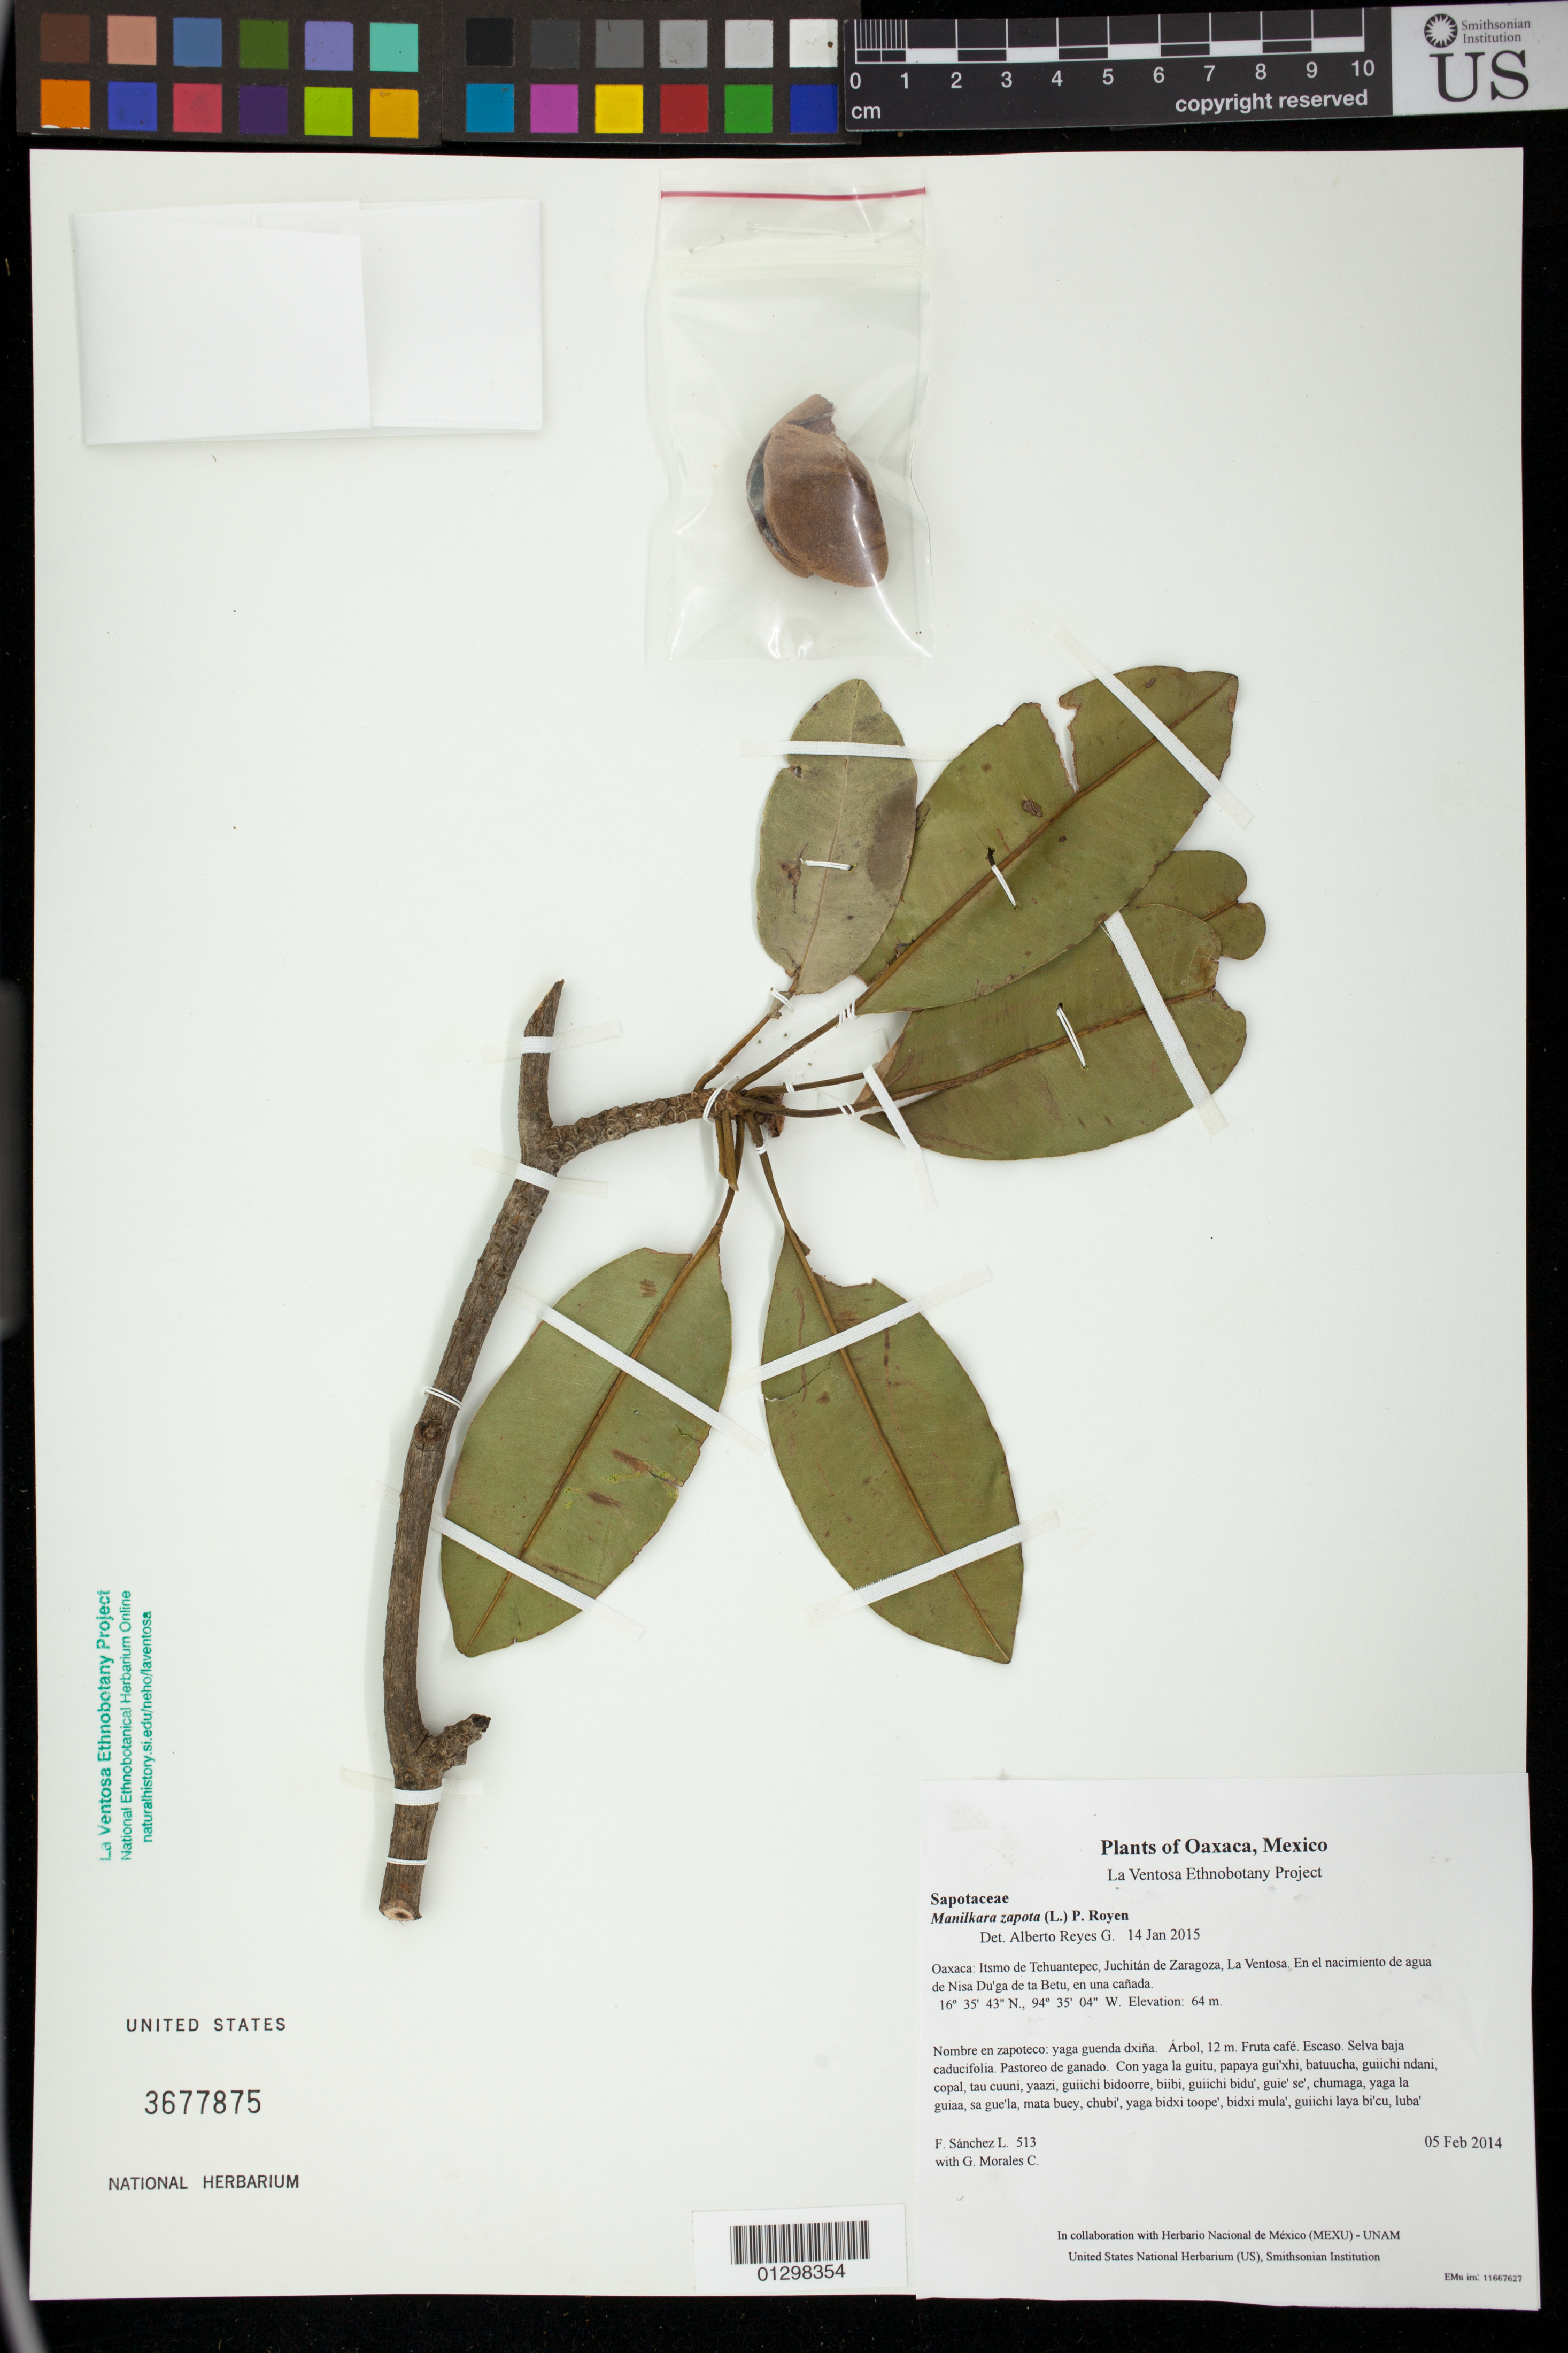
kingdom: Plantae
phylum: Tracheophyta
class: Magnoliopsida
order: Ericales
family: Sapotaceae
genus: Manilkara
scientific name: Manilkara zapota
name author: (L.) P. Royen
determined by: Reyes García, A.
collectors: F. Sánchez L. & G. Morales C.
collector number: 513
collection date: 2014-02-05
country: Mexico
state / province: Oaxaca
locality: Itsmo de Tehuantepec, Juchitán de Zaragoza, La Ventosa. En el nacimiento de agua de Nisa Du'ga de ta Betu, en una cañada.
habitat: Selva baja caducifolia. Pastoreo de ganado.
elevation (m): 64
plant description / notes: JEBOT, MEXU, SERO, US; Yaga. 12 m. Cuaananaxhi namuu. Huaxie'.; chicozapote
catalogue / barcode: US 3677875